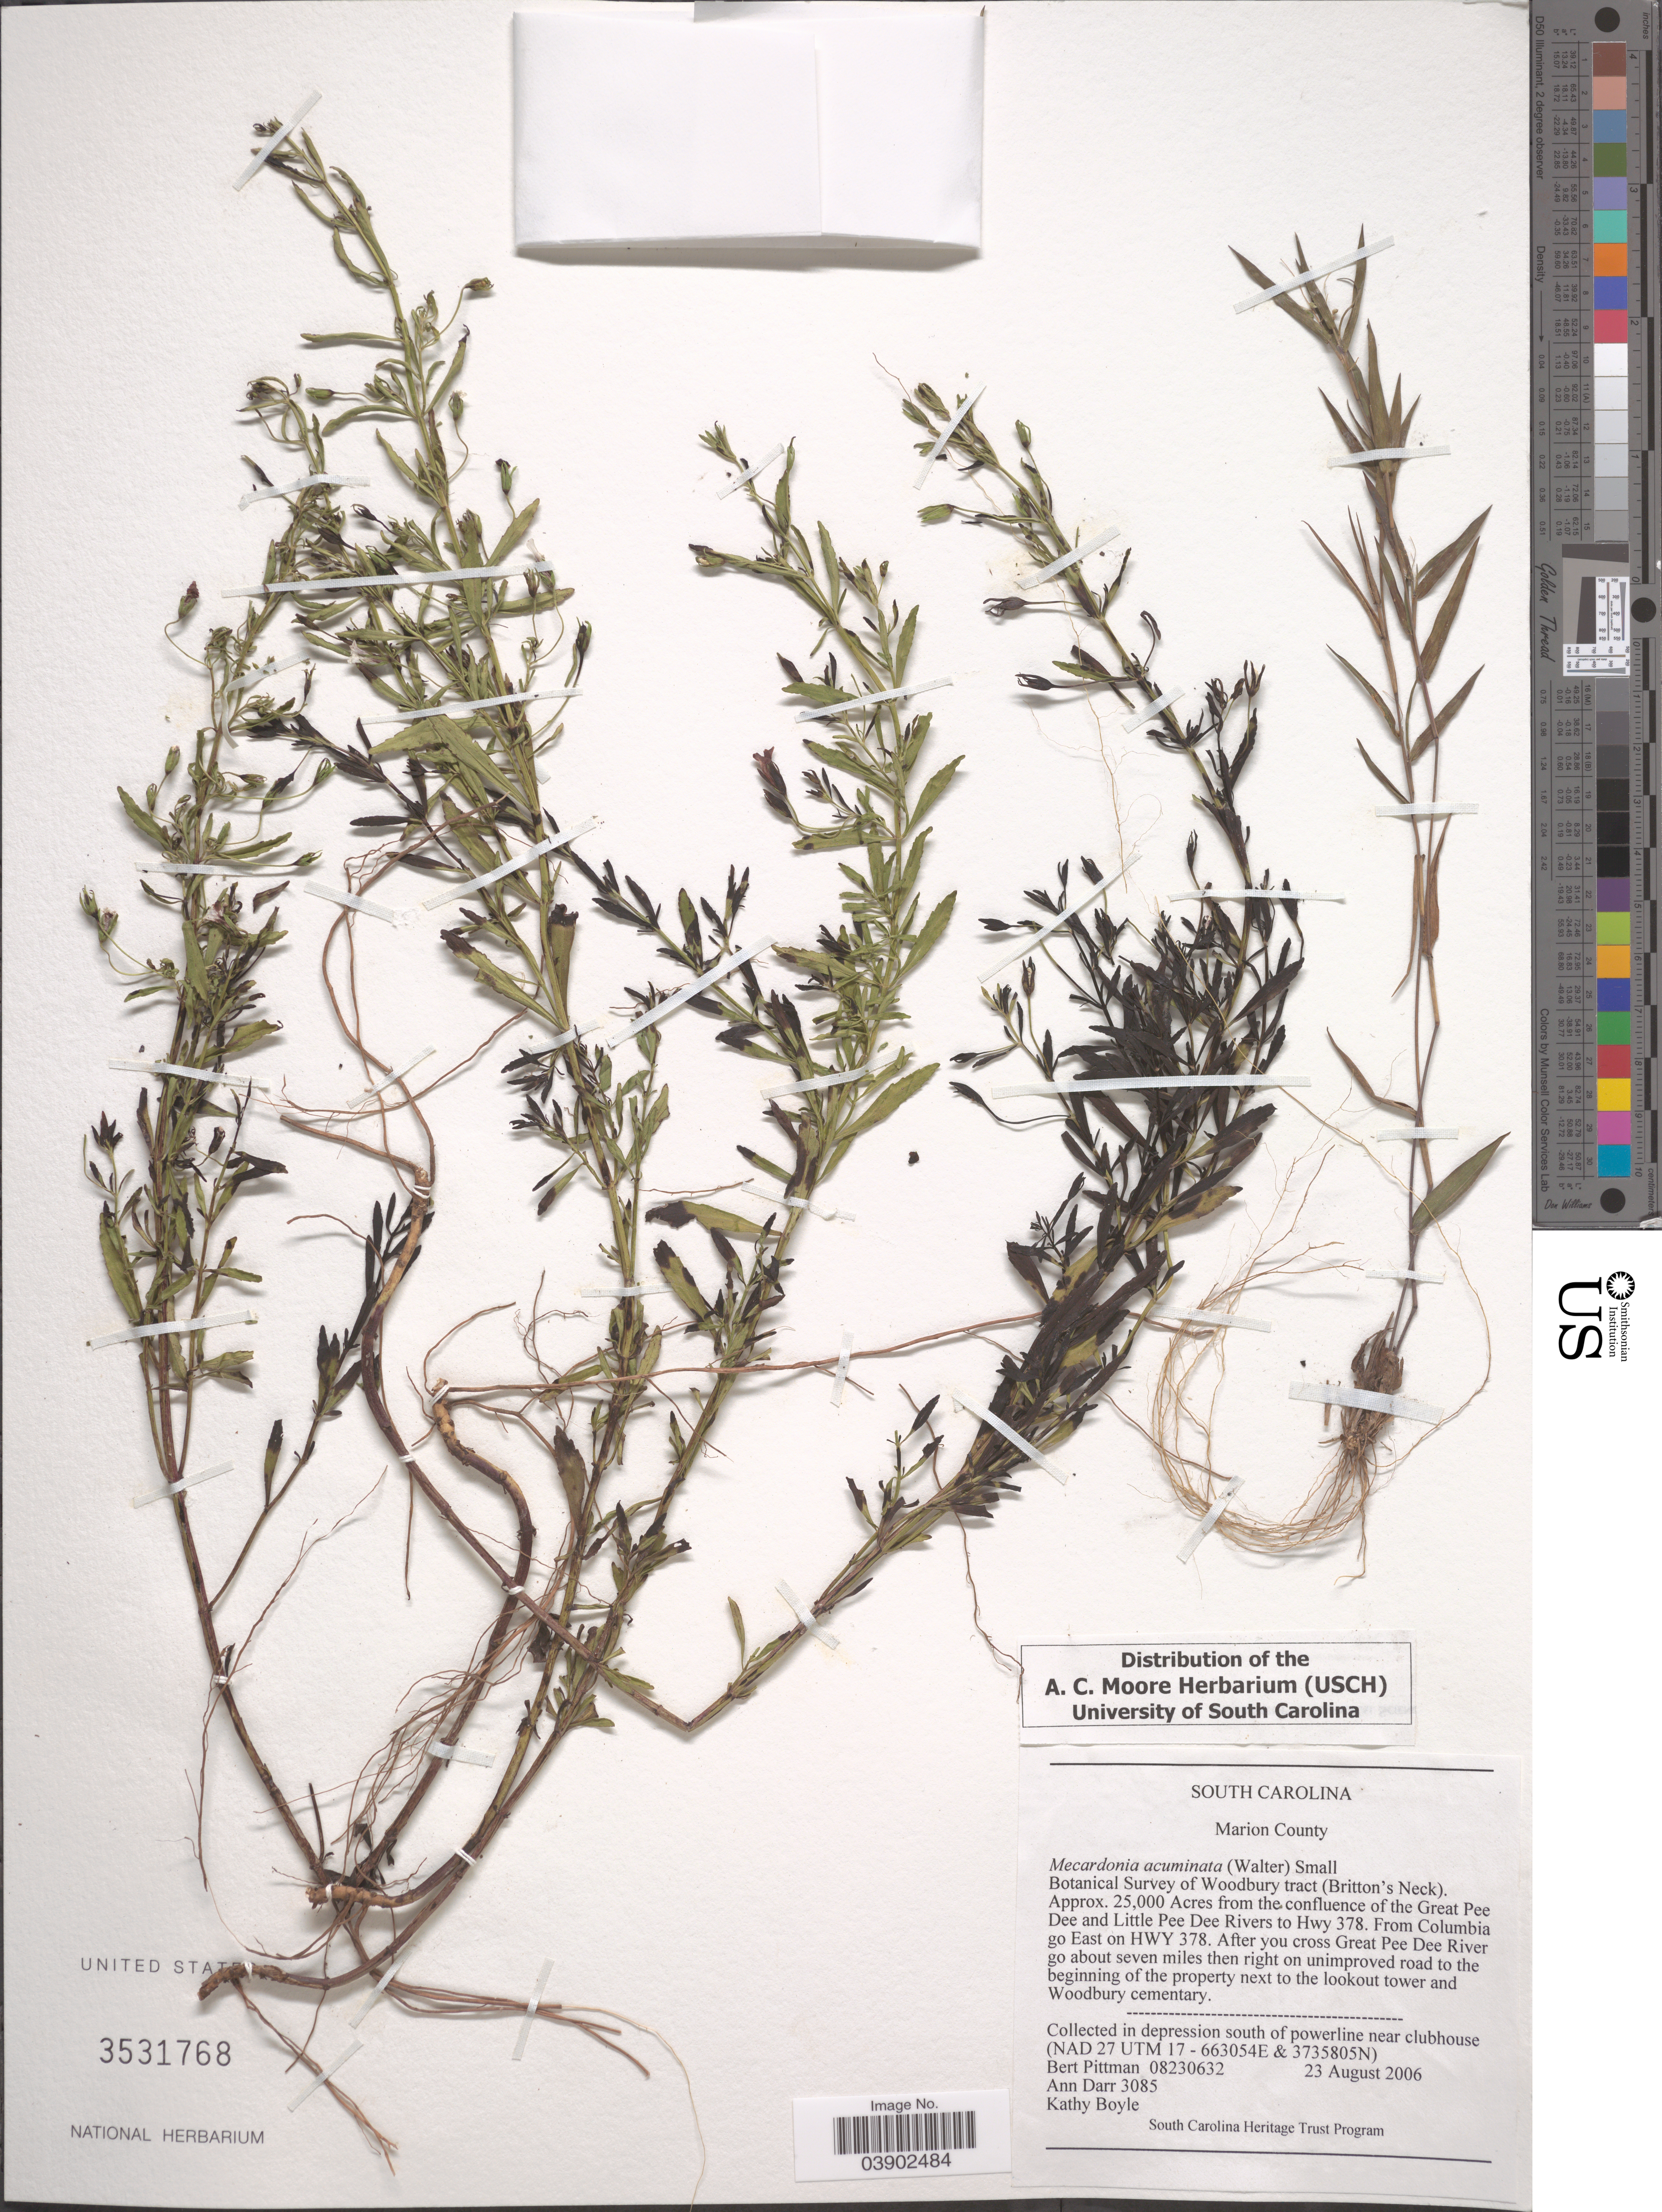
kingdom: Plantae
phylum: Tracheophyta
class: Magnoliopsida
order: Lamiales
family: Plantaginaceae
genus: Mecardonia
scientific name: Mecardonia acuminata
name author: (Walter) Small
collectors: B. Pittman, A. Darr & K. Boyle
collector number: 08230632/3085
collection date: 2006-08-23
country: United States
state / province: South Carolina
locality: Marion County. Botanical Survey of Woodbury tract (Britton's Neck). Approx. 25,000 Acres from the confleunce of the Great Pee Dee and Little Pee Dee Rivers to Hwy 378. From Colombia go East on HWY 378. After you cross Great Pee Dee River go about seven miles then right on unimproved road to the beginning of the property next to the lookout tower and Woodbury cemetery. Collected in depression south of powerline near clubhouse (NAD 27 UTM 17).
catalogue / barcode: US 3531768